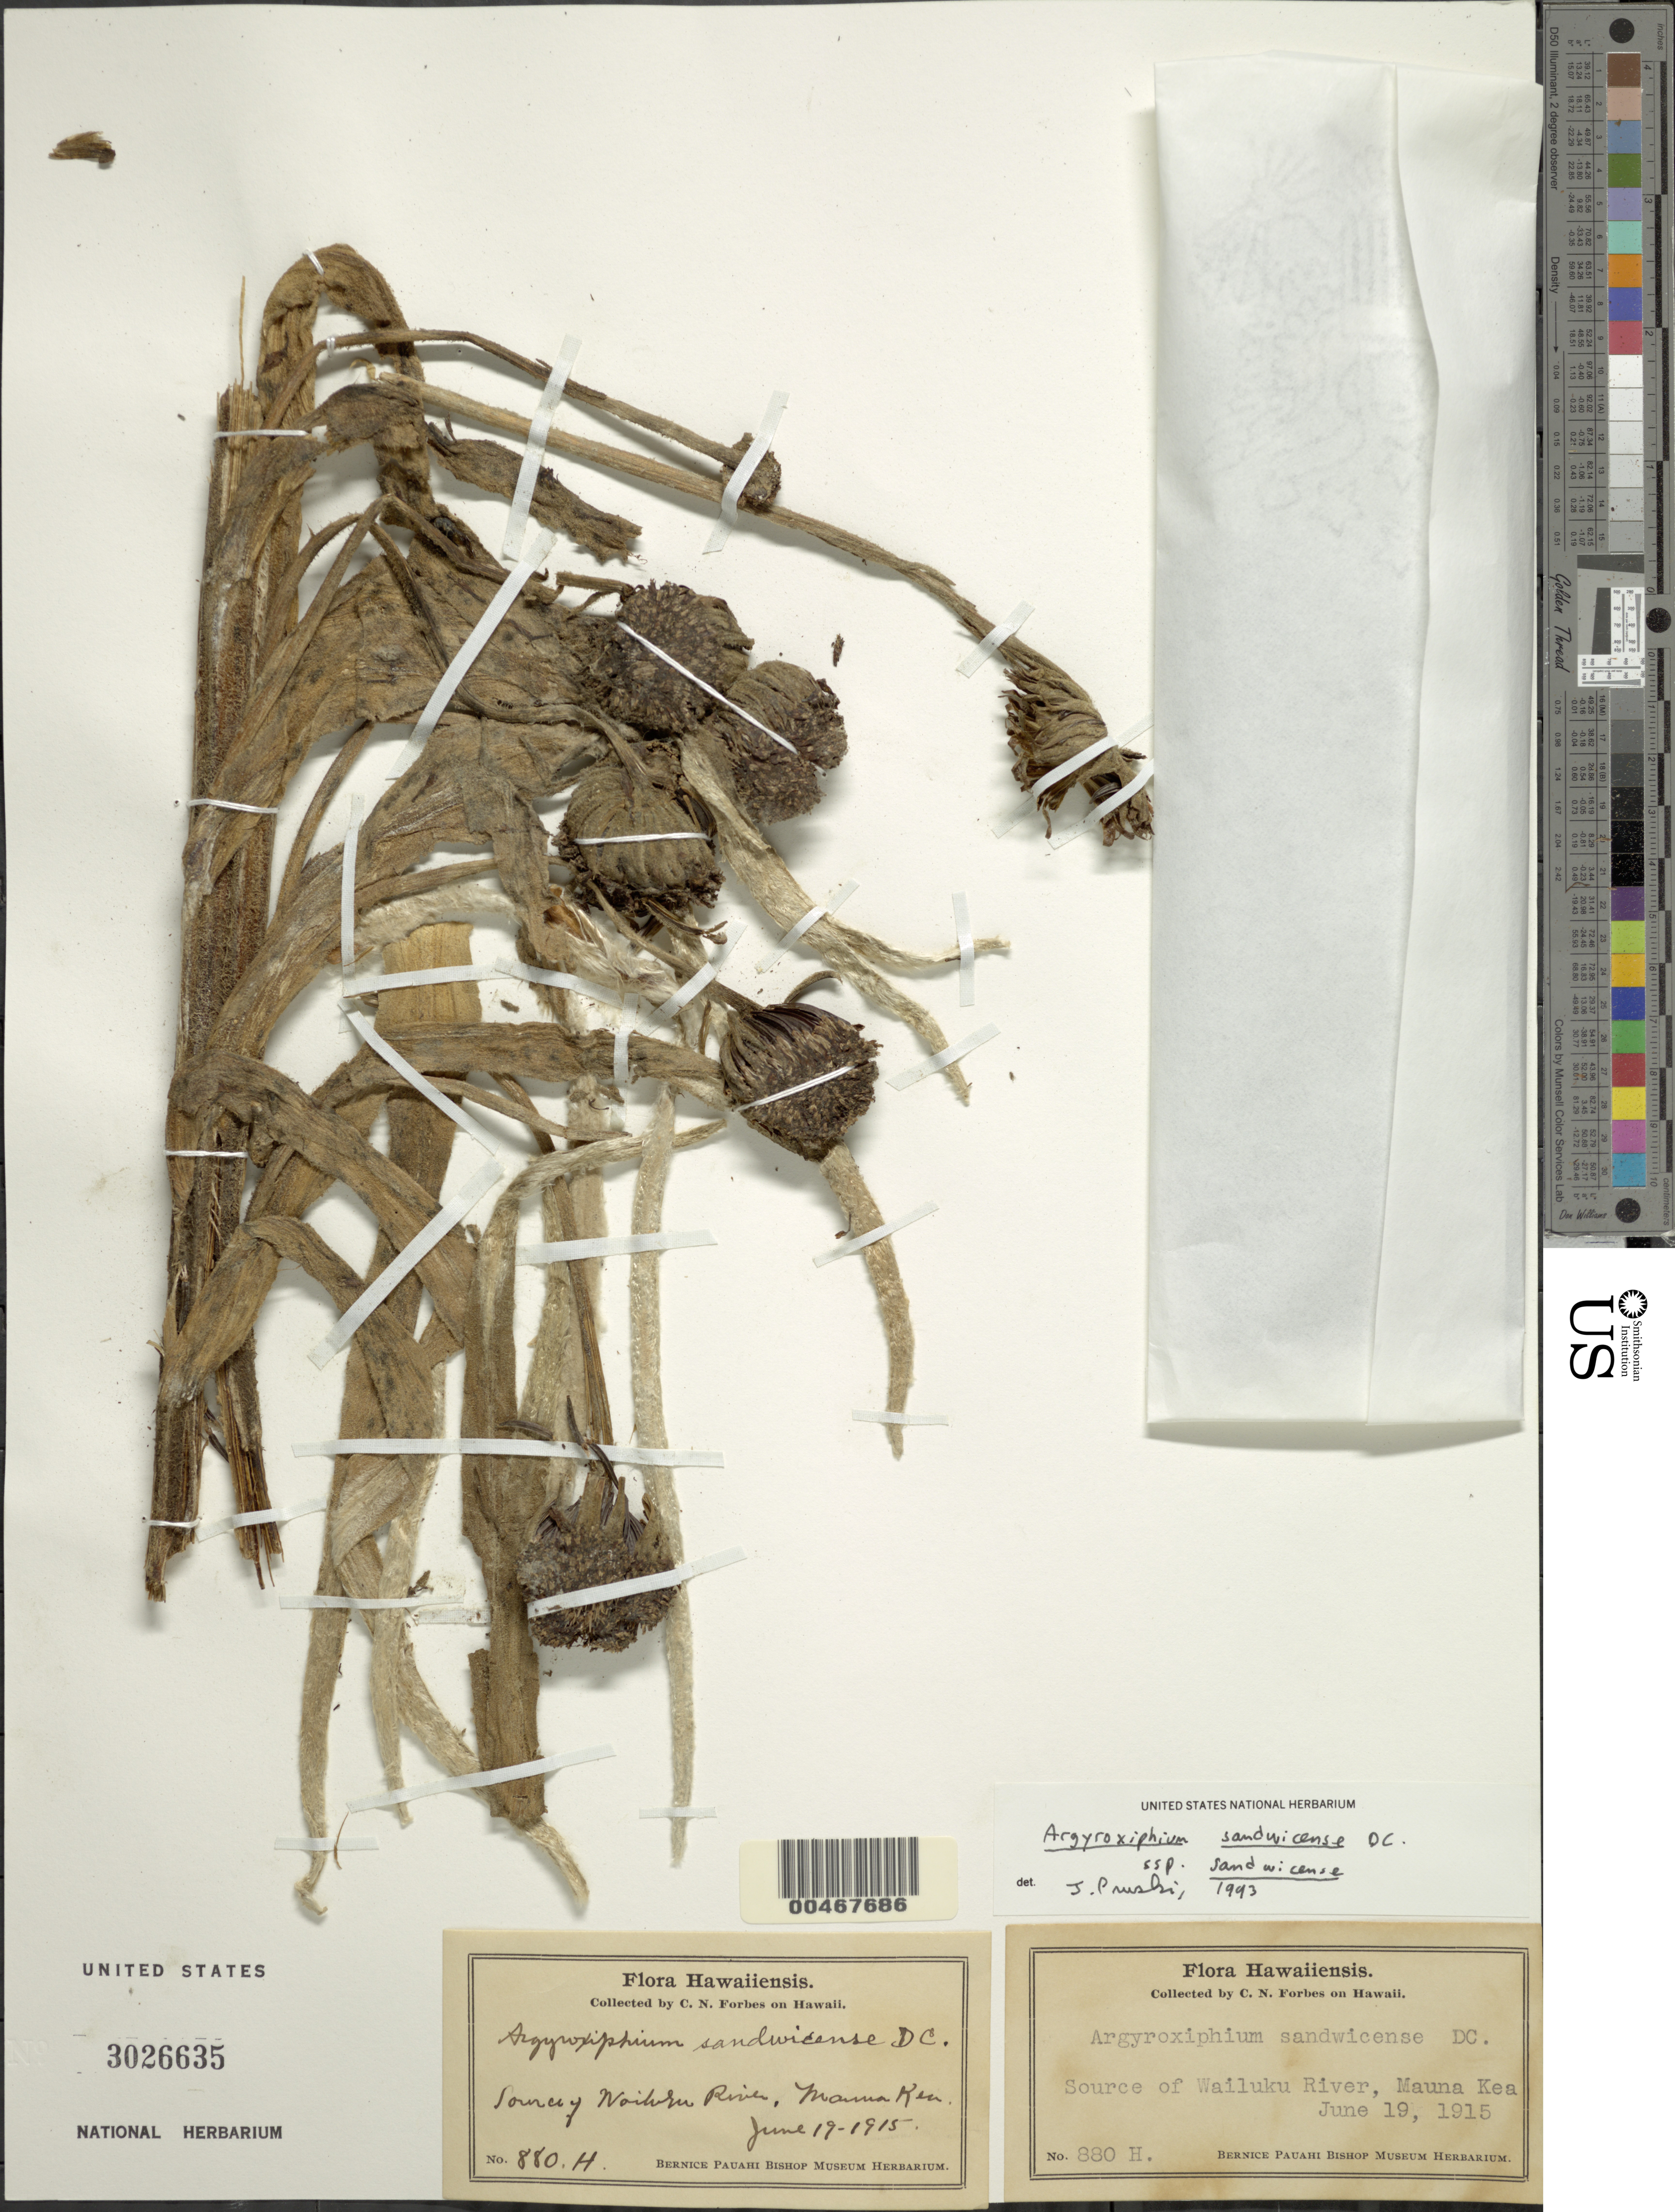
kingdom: Plantae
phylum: Tracheophyta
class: Magnoliopsida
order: Asterales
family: Asteraceae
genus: Argyroxiphium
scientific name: Argyroxiphium sandwicense subsp. sandwicense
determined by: Pruski, J. F.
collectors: C. N. Forbes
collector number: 880.H.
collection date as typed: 19 Jun 1915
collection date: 1915-06-19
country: United States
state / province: Hawaii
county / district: Hawaii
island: Hawaii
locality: Source of Wailuku River, Mauna Kea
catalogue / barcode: US 3026635